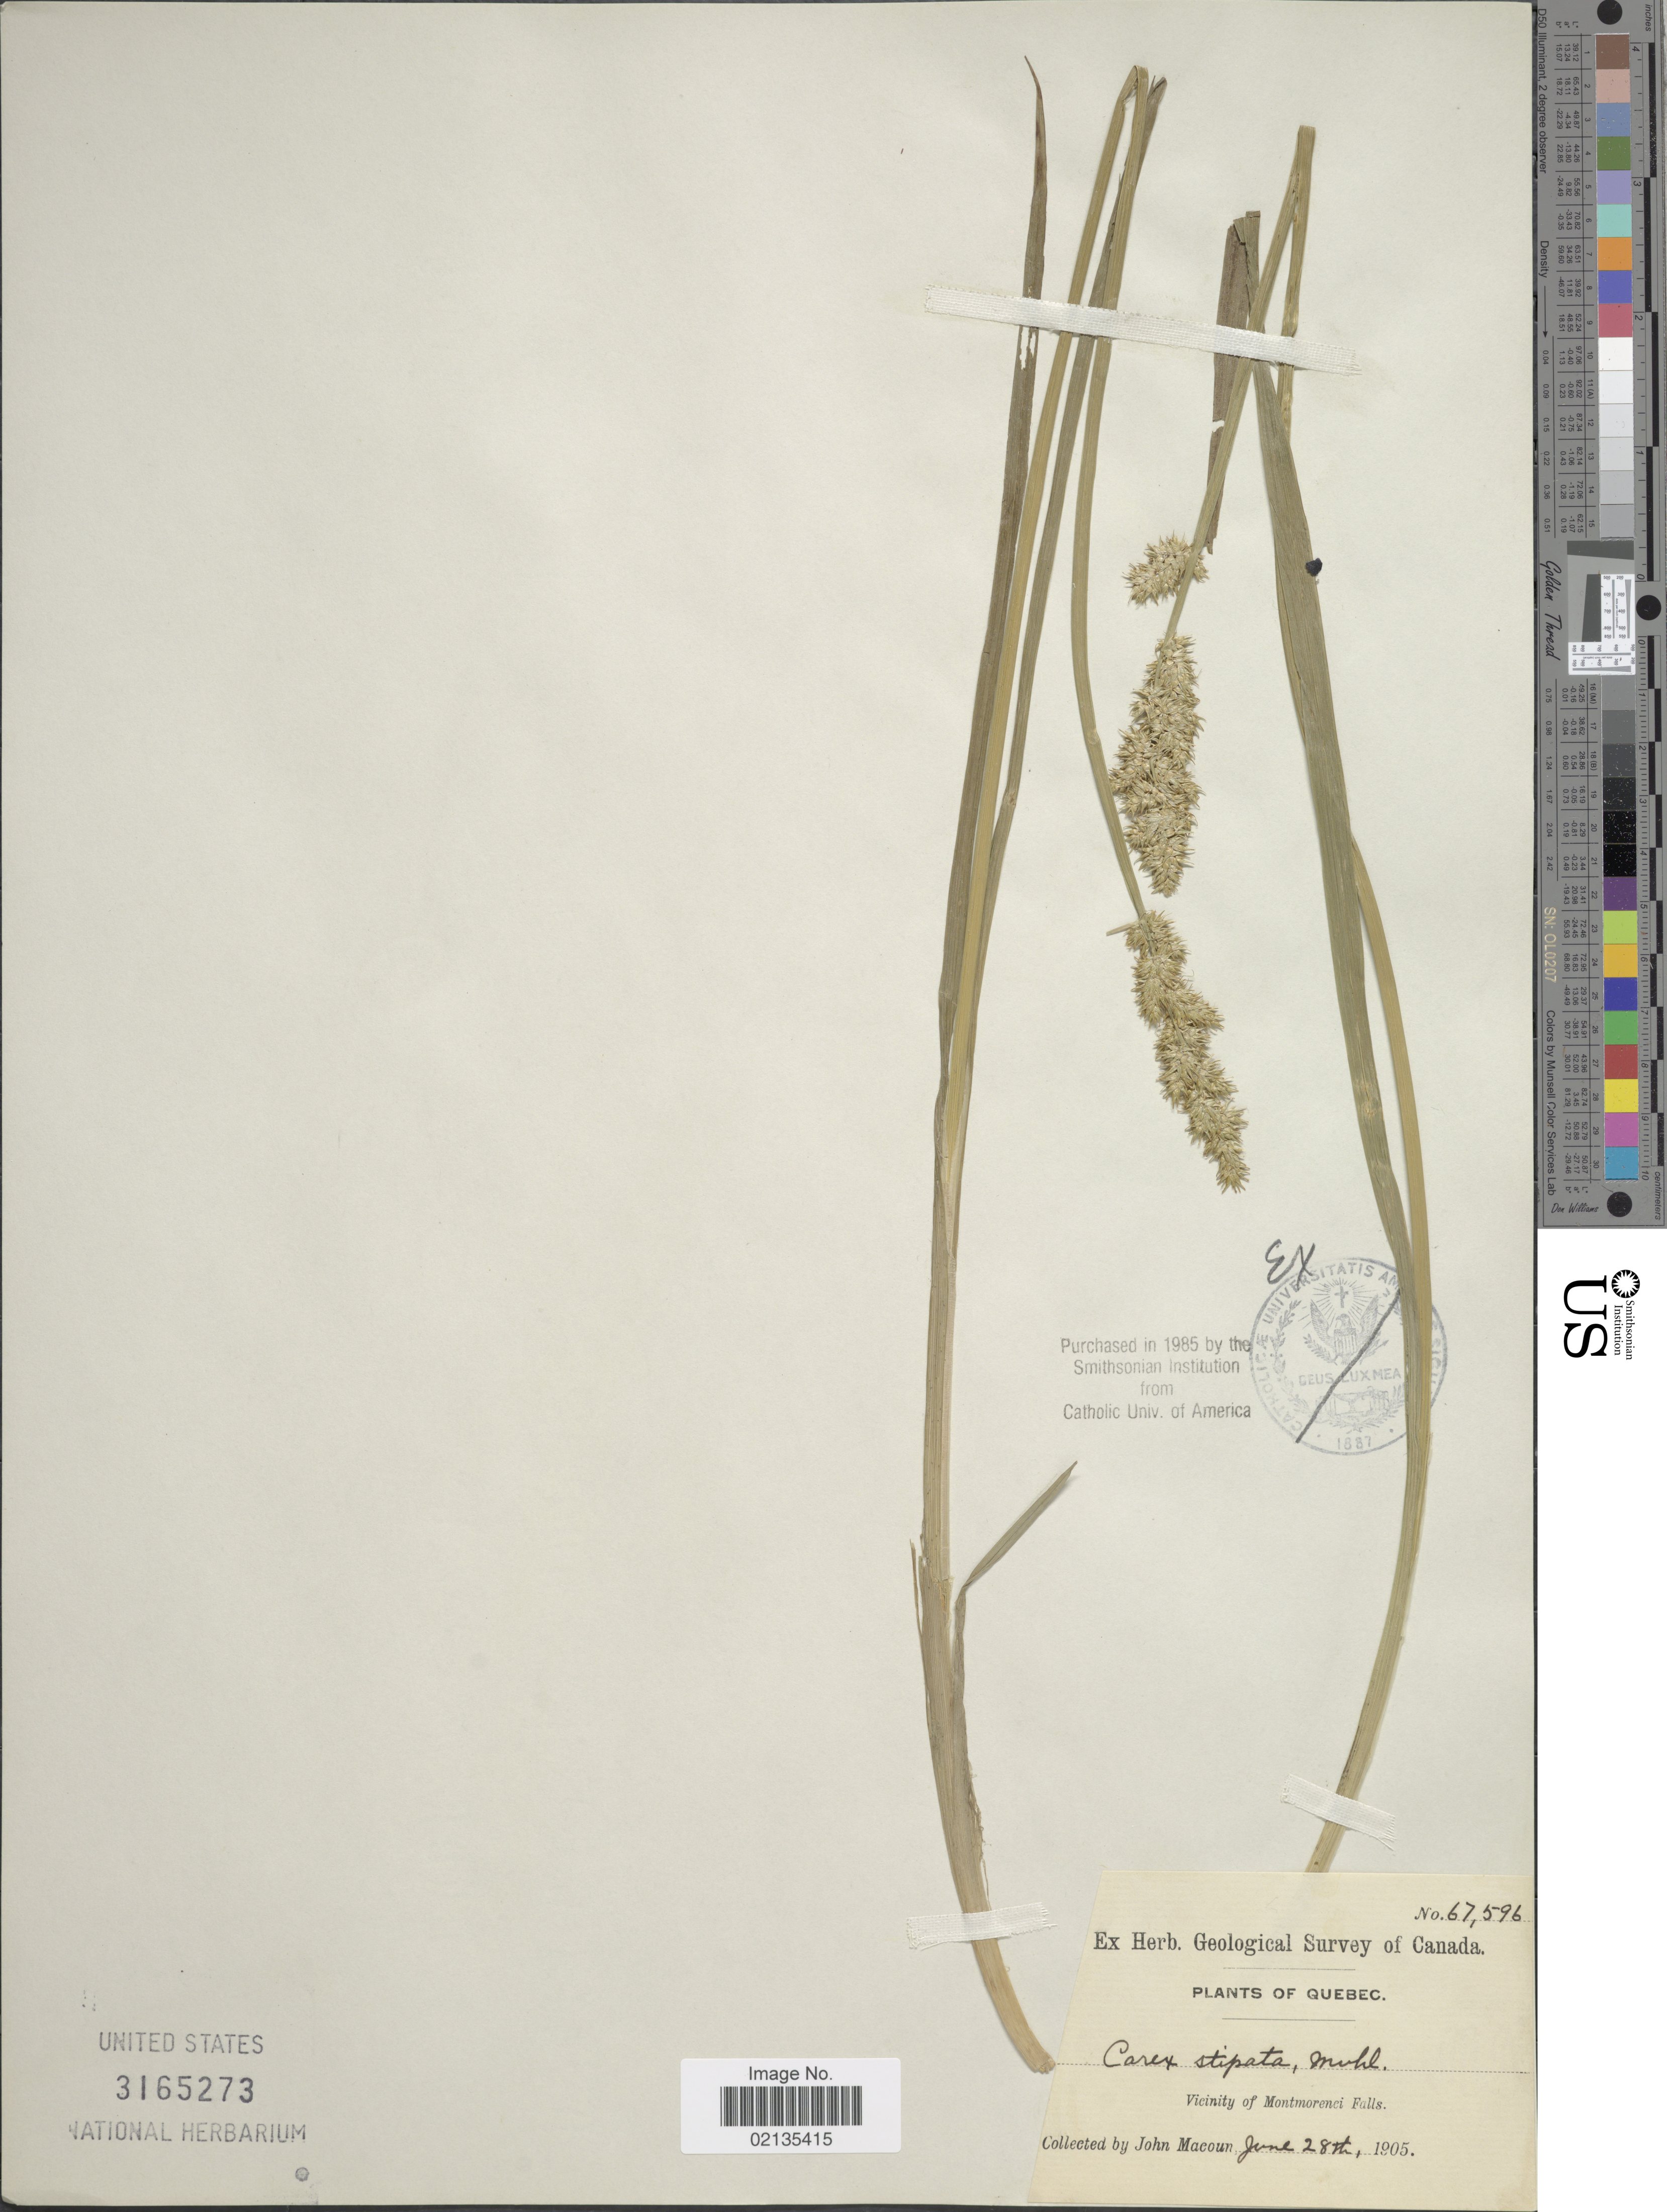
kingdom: Plantae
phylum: Tracheophyta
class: Liliopsida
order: Poales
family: Cyperaceae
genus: Carex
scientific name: Carex stipata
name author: Muhl. ex Willd.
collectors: J. Macoun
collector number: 67596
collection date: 1905-06-28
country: Canada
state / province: Quebec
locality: Vicinity of Montmerenci Falls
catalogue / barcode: US 3165273